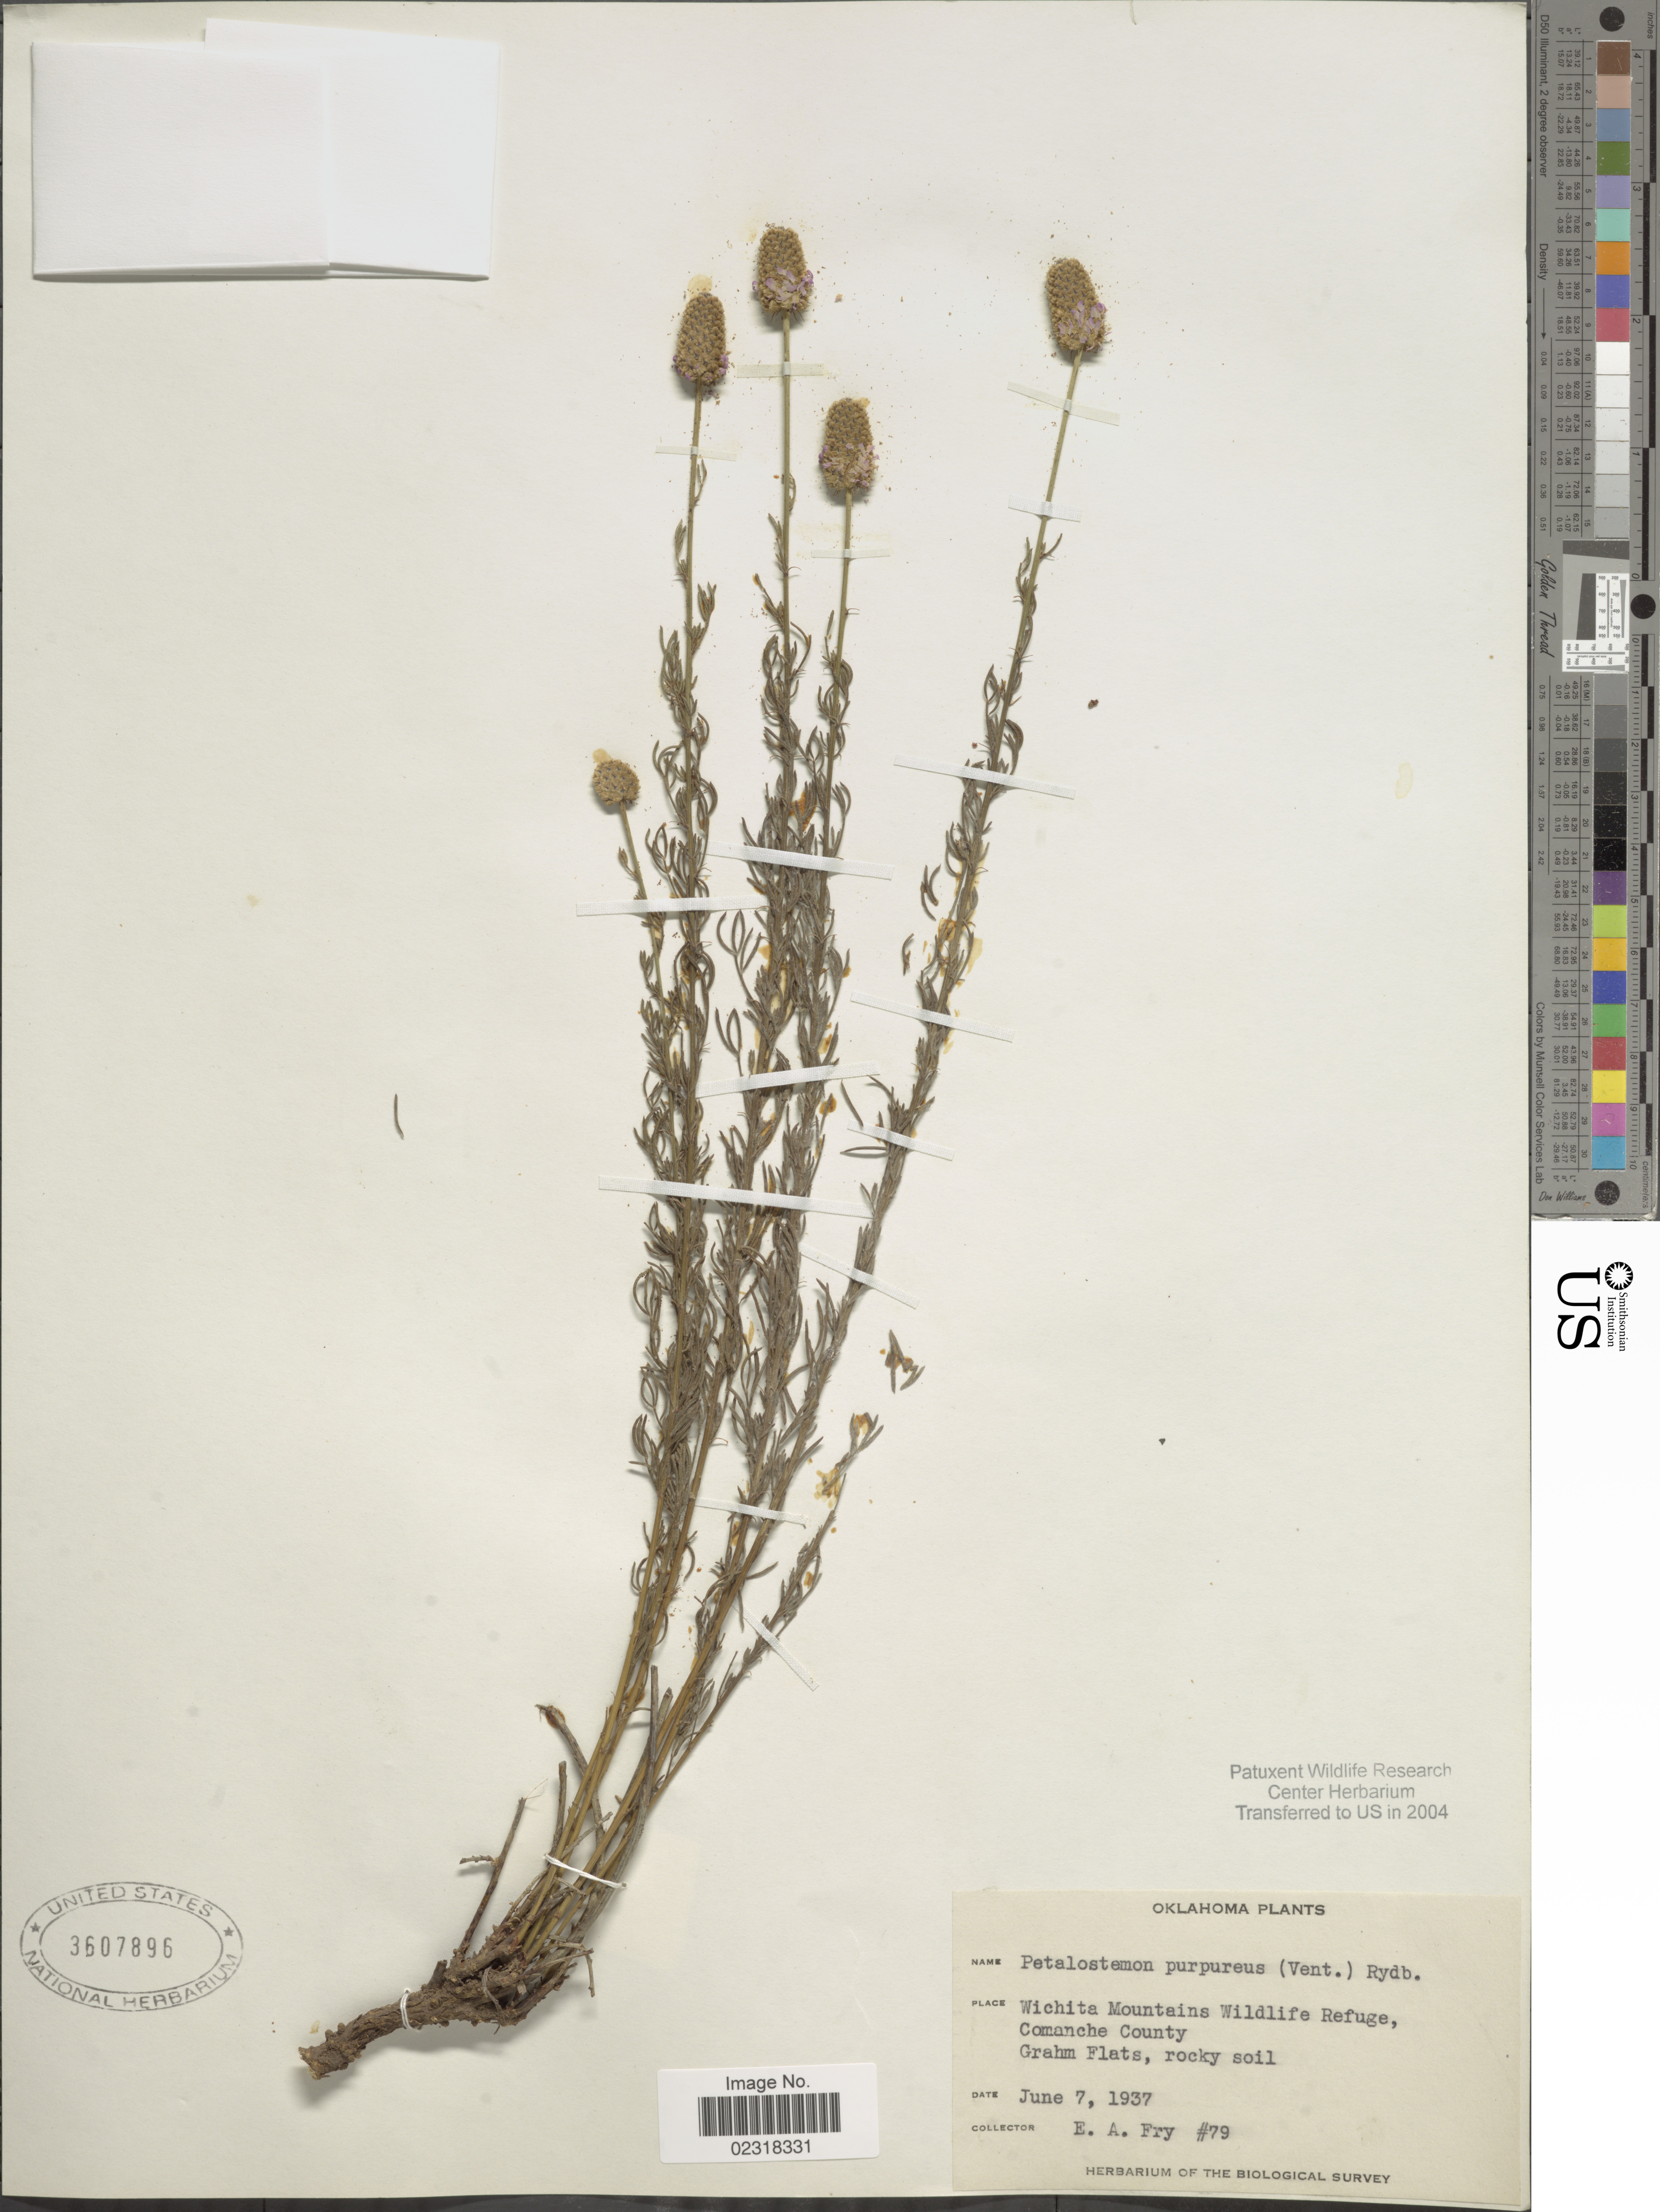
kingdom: Plantae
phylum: Tracheophyta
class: Magnoliopsida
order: Fabales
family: Fabaceae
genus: Dalea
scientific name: Dalea purpurea var. purpurea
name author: Vent.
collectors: E. Fry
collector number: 79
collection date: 1937-06-07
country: United States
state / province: Oklahoma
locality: Wichita Mountains Wildlife Refuge, Comanche County, Grahm Flats, rocky soil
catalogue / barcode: US 3607896